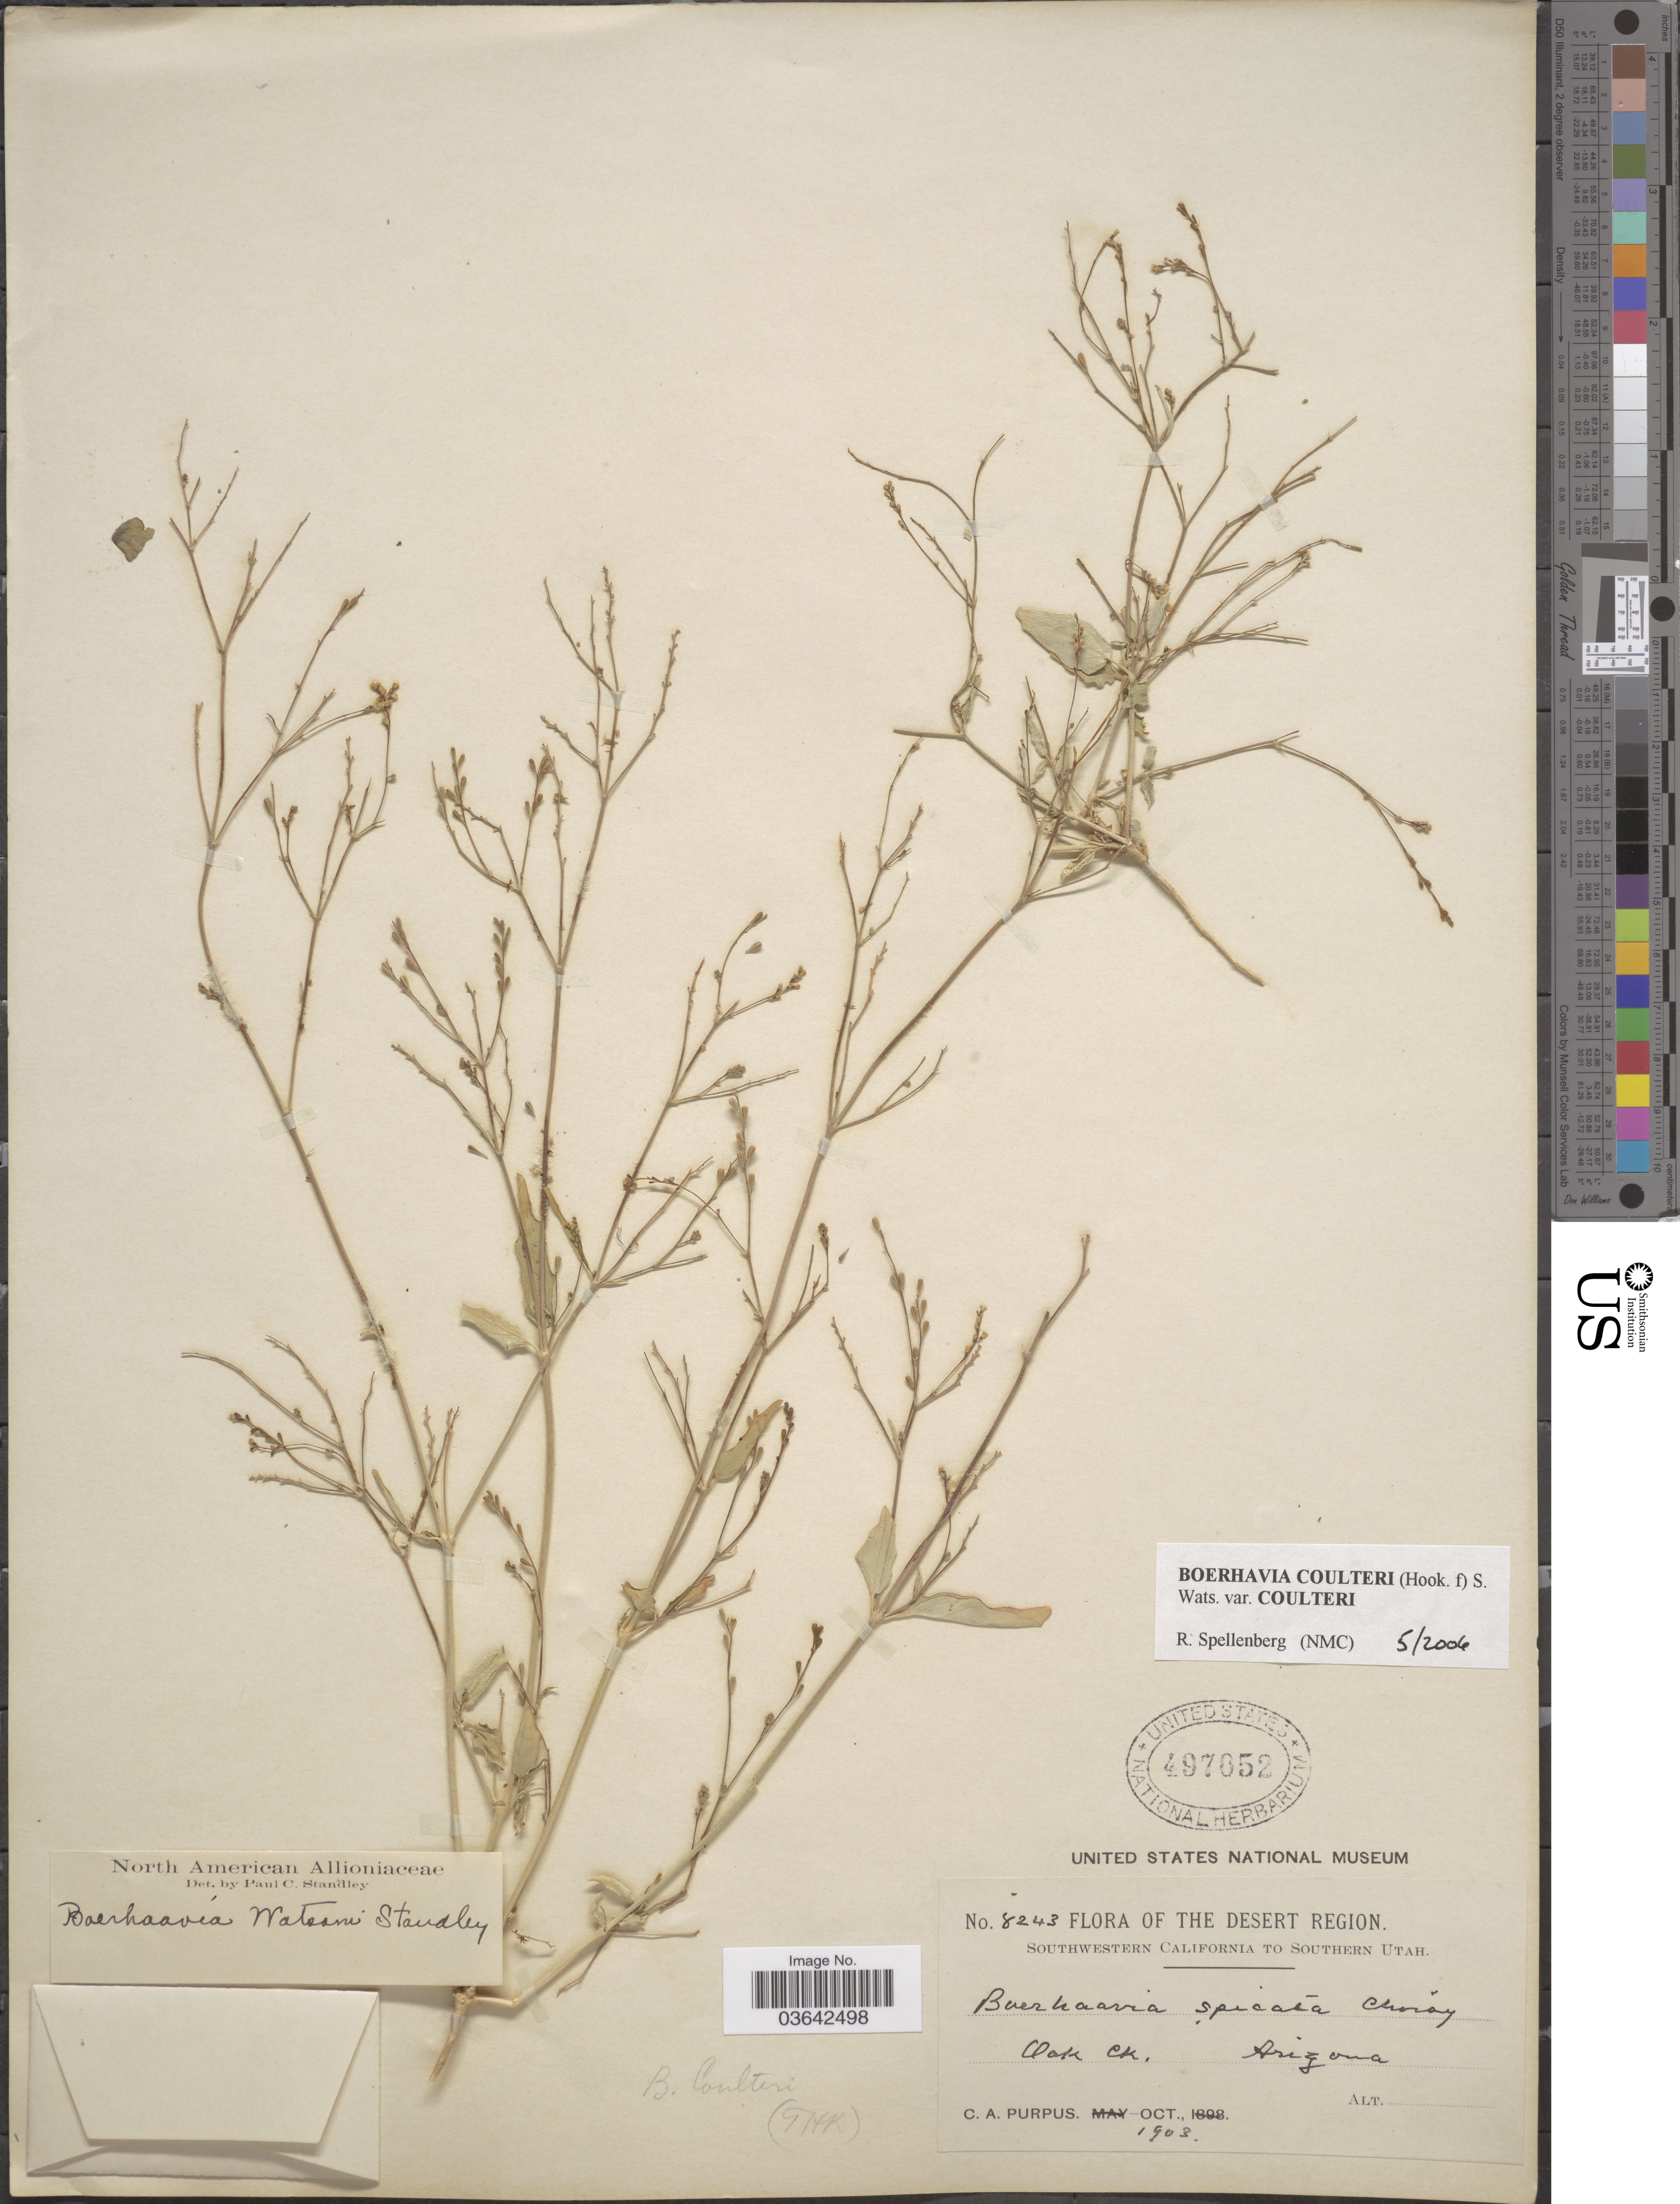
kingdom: Plantae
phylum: Tracheophyta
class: Magnoliopsida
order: Caryophyllales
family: Nyctaginaceae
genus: Boerhavia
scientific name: Boerhavia coulteri var. coulteri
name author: (Hook. f.) S. Watson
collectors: C. A. Purpus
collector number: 8243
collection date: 1903-10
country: United States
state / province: Arizona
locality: The Desert Region. Oak Ck.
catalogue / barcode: US 497052